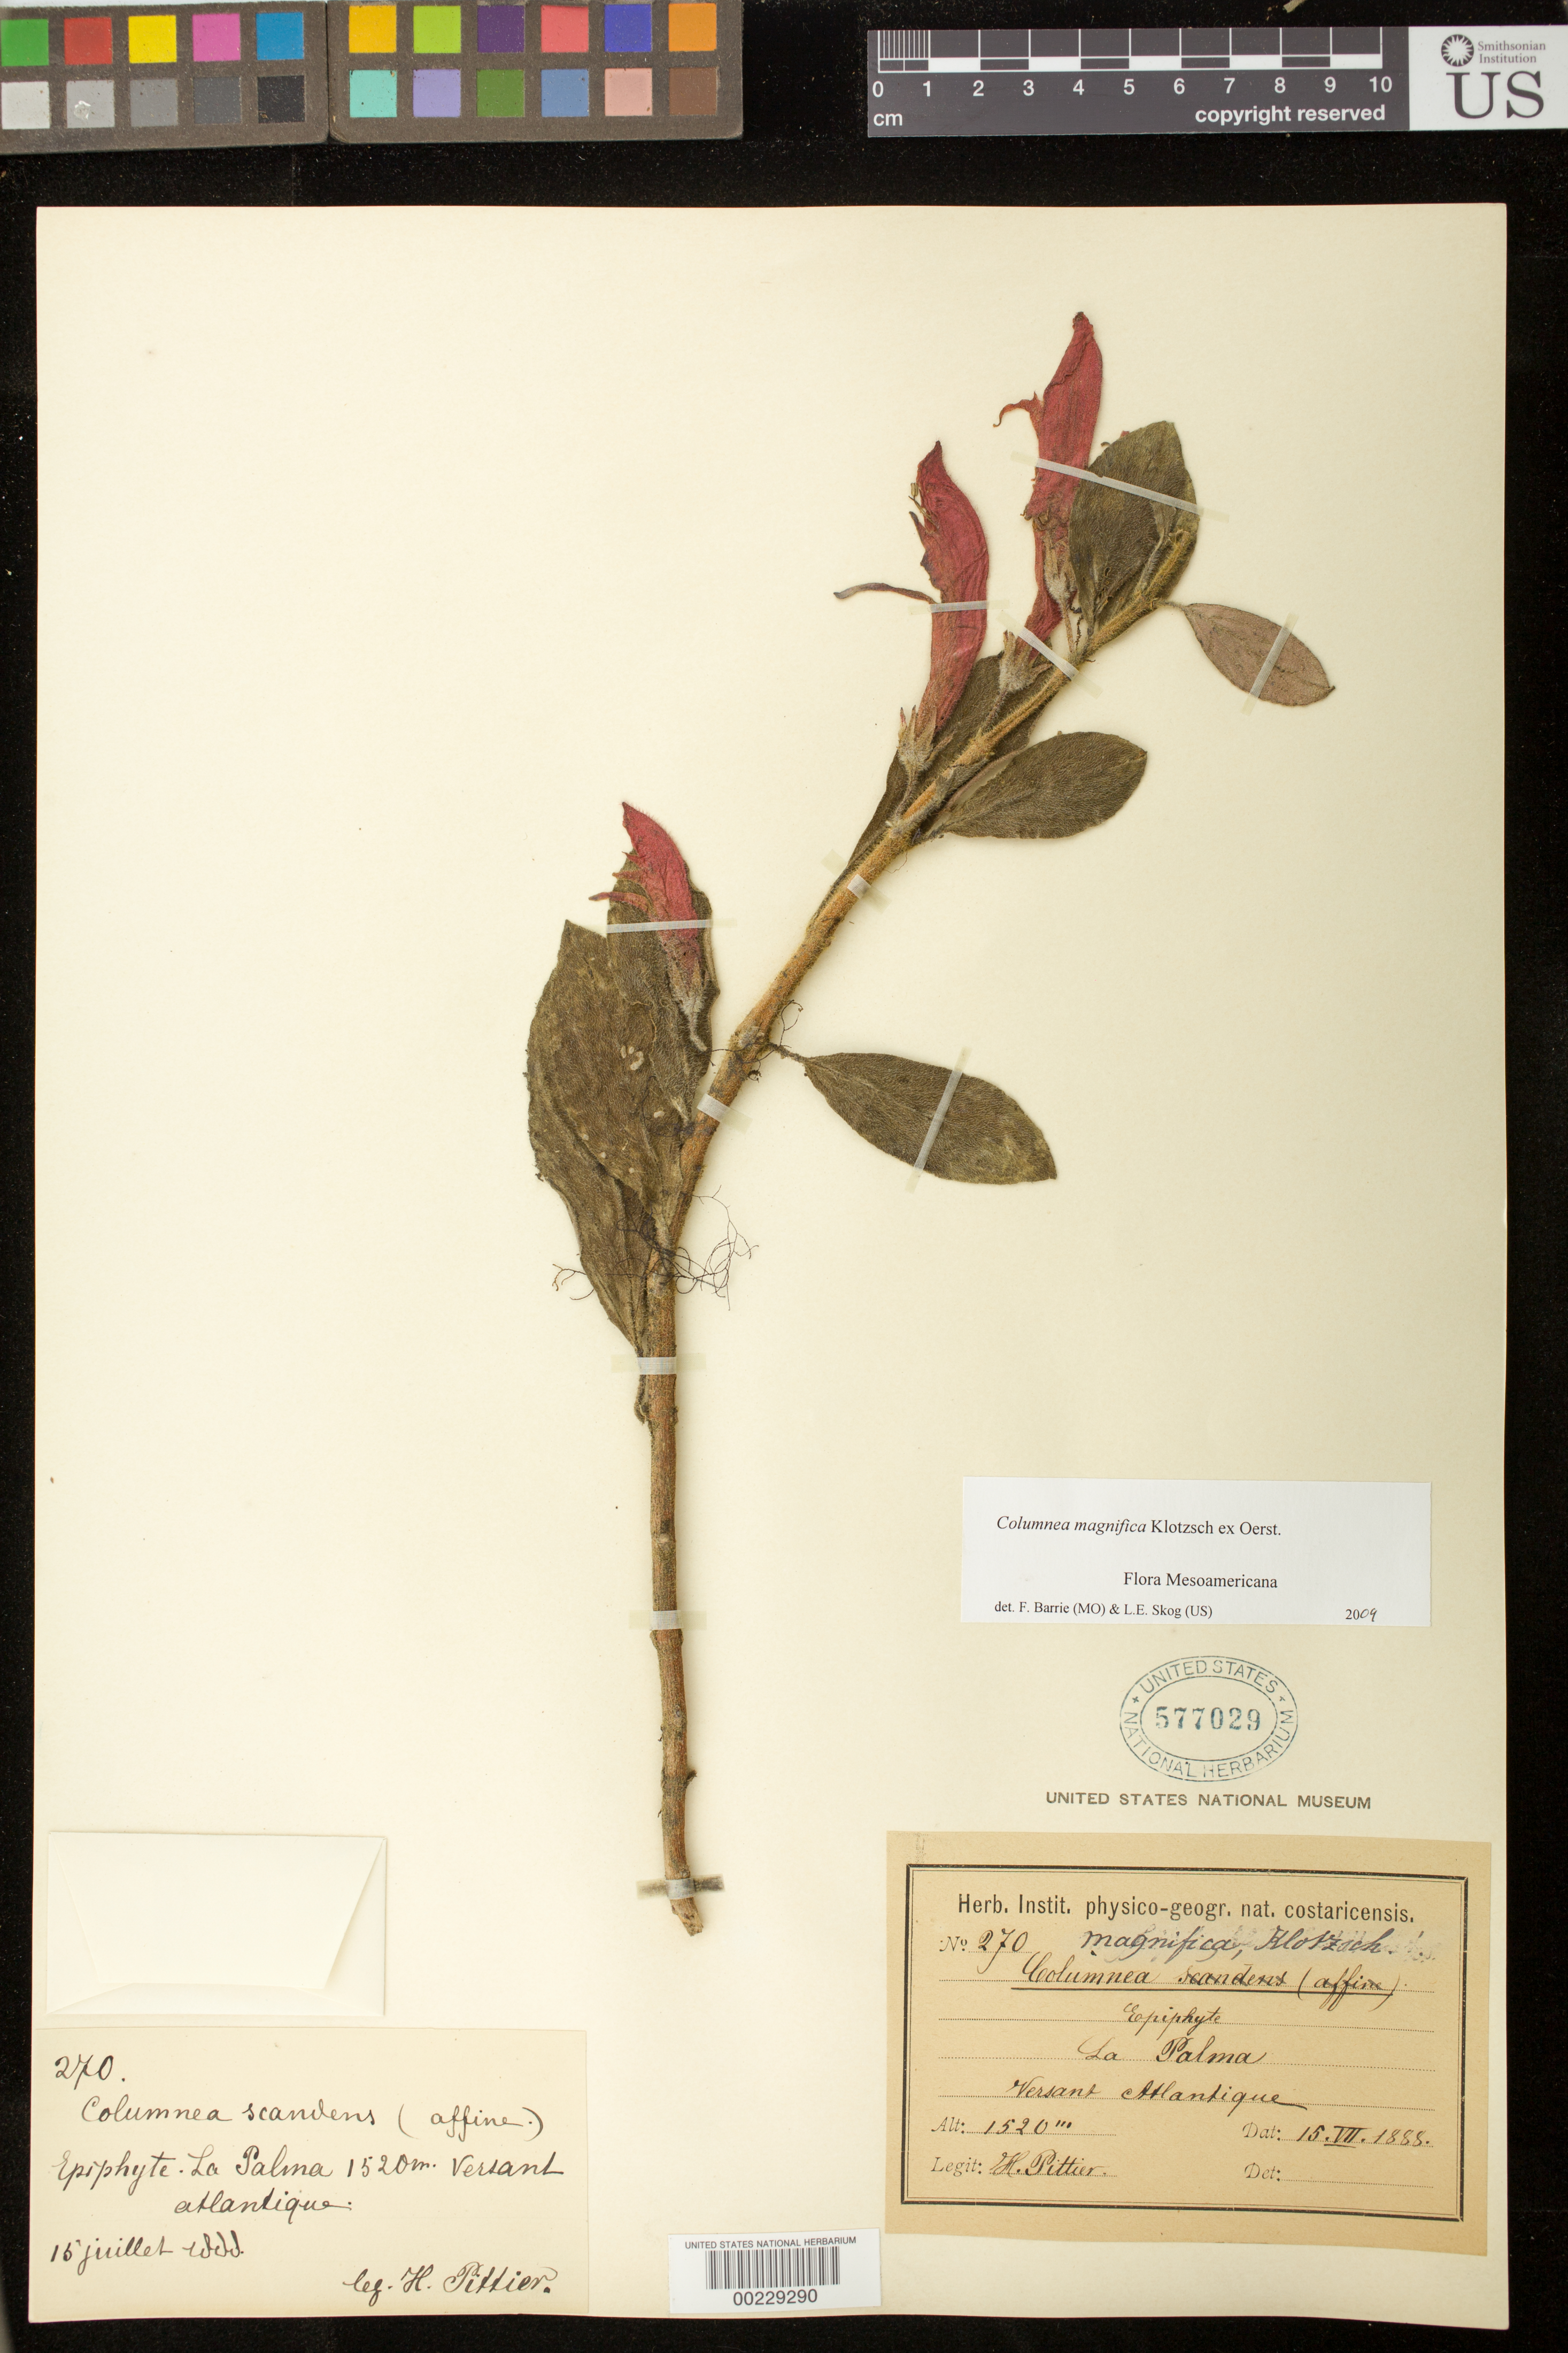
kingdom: Plantae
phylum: Tracheophyta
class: Magnoliopsida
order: Lamiales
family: Gesneriaceae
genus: Columnea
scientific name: Columnea magnifica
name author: Klotzsch ex Oerst.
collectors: H. F. Pittier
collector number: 270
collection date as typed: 15 Jul 1888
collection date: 1888-07-15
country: Costa Rica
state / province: San José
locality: La Palma, Atlantic slope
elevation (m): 1520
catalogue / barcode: US 577029